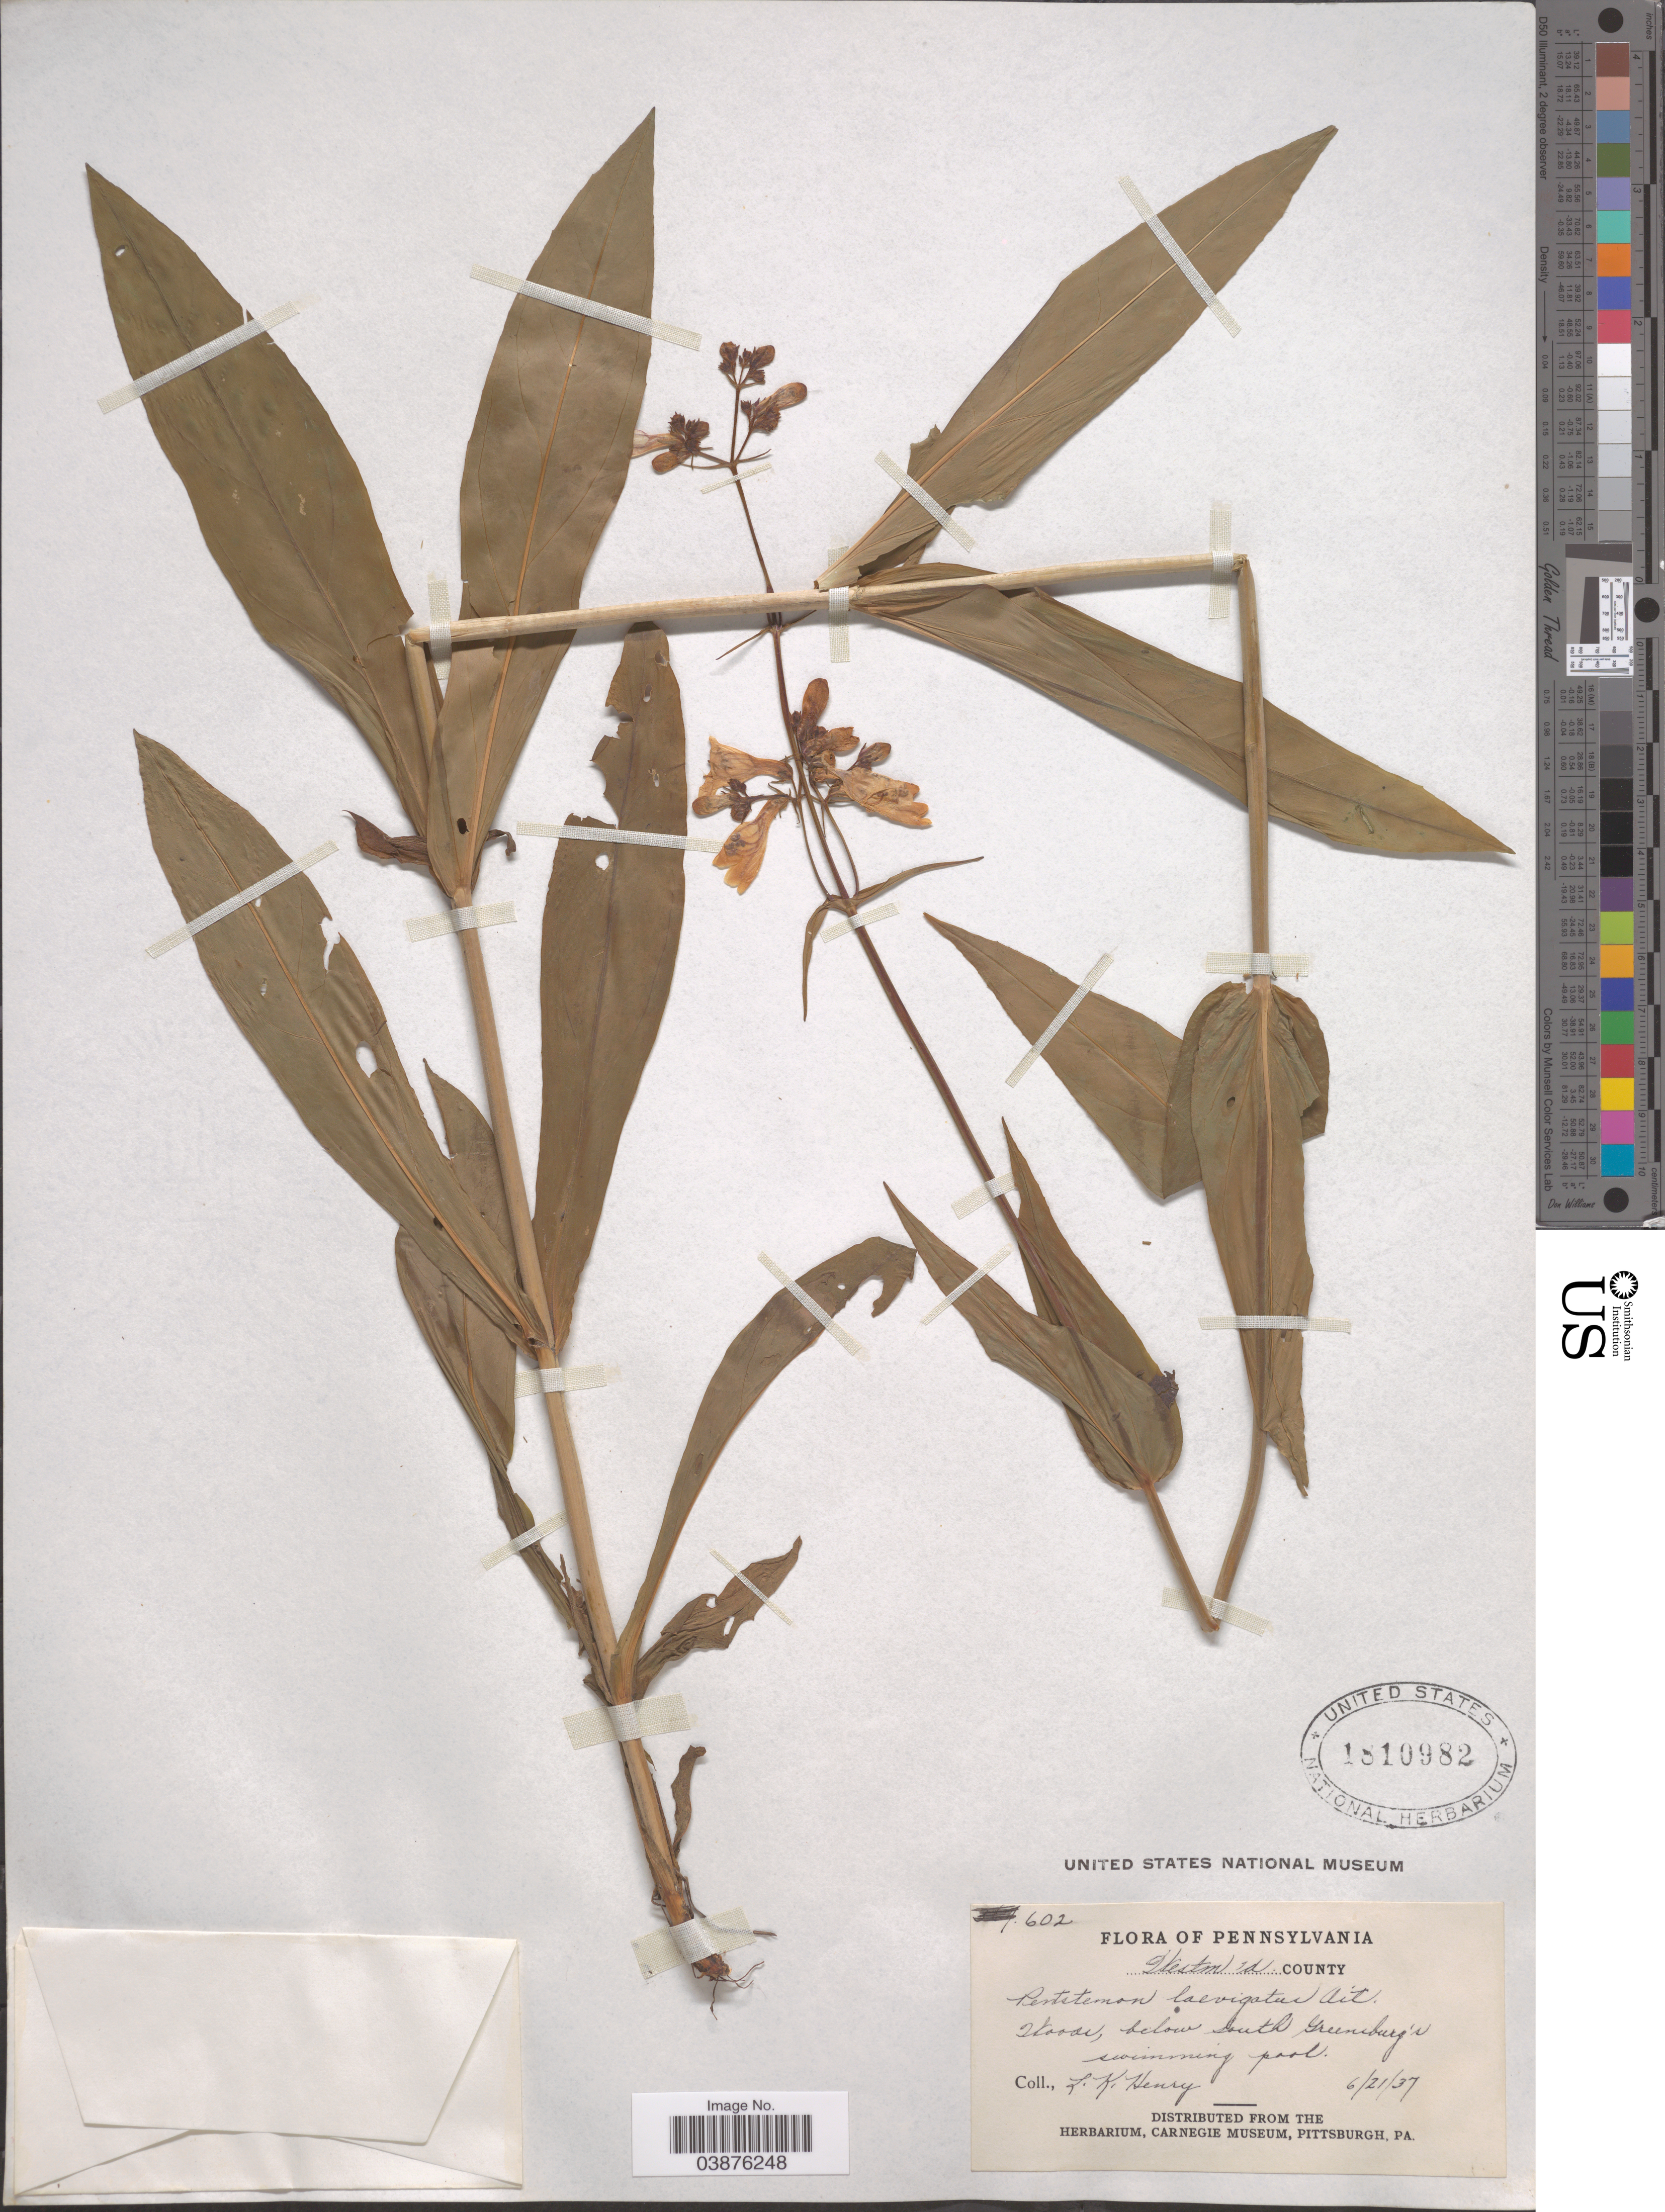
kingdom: Plantae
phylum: Tracheophyta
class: Magnoliopsida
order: Lamiales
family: Plantaginaceae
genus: Penstemon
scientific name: Penstemon laevigatus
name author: Aiton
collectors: L. K. Henry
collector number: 602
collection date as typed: Transcribed d/m/y: 21/6/37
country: United States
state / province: Pennsylvania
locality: Westm'd County. Woods, below South Greenburg's swimming pool.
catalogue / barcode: US 1810982